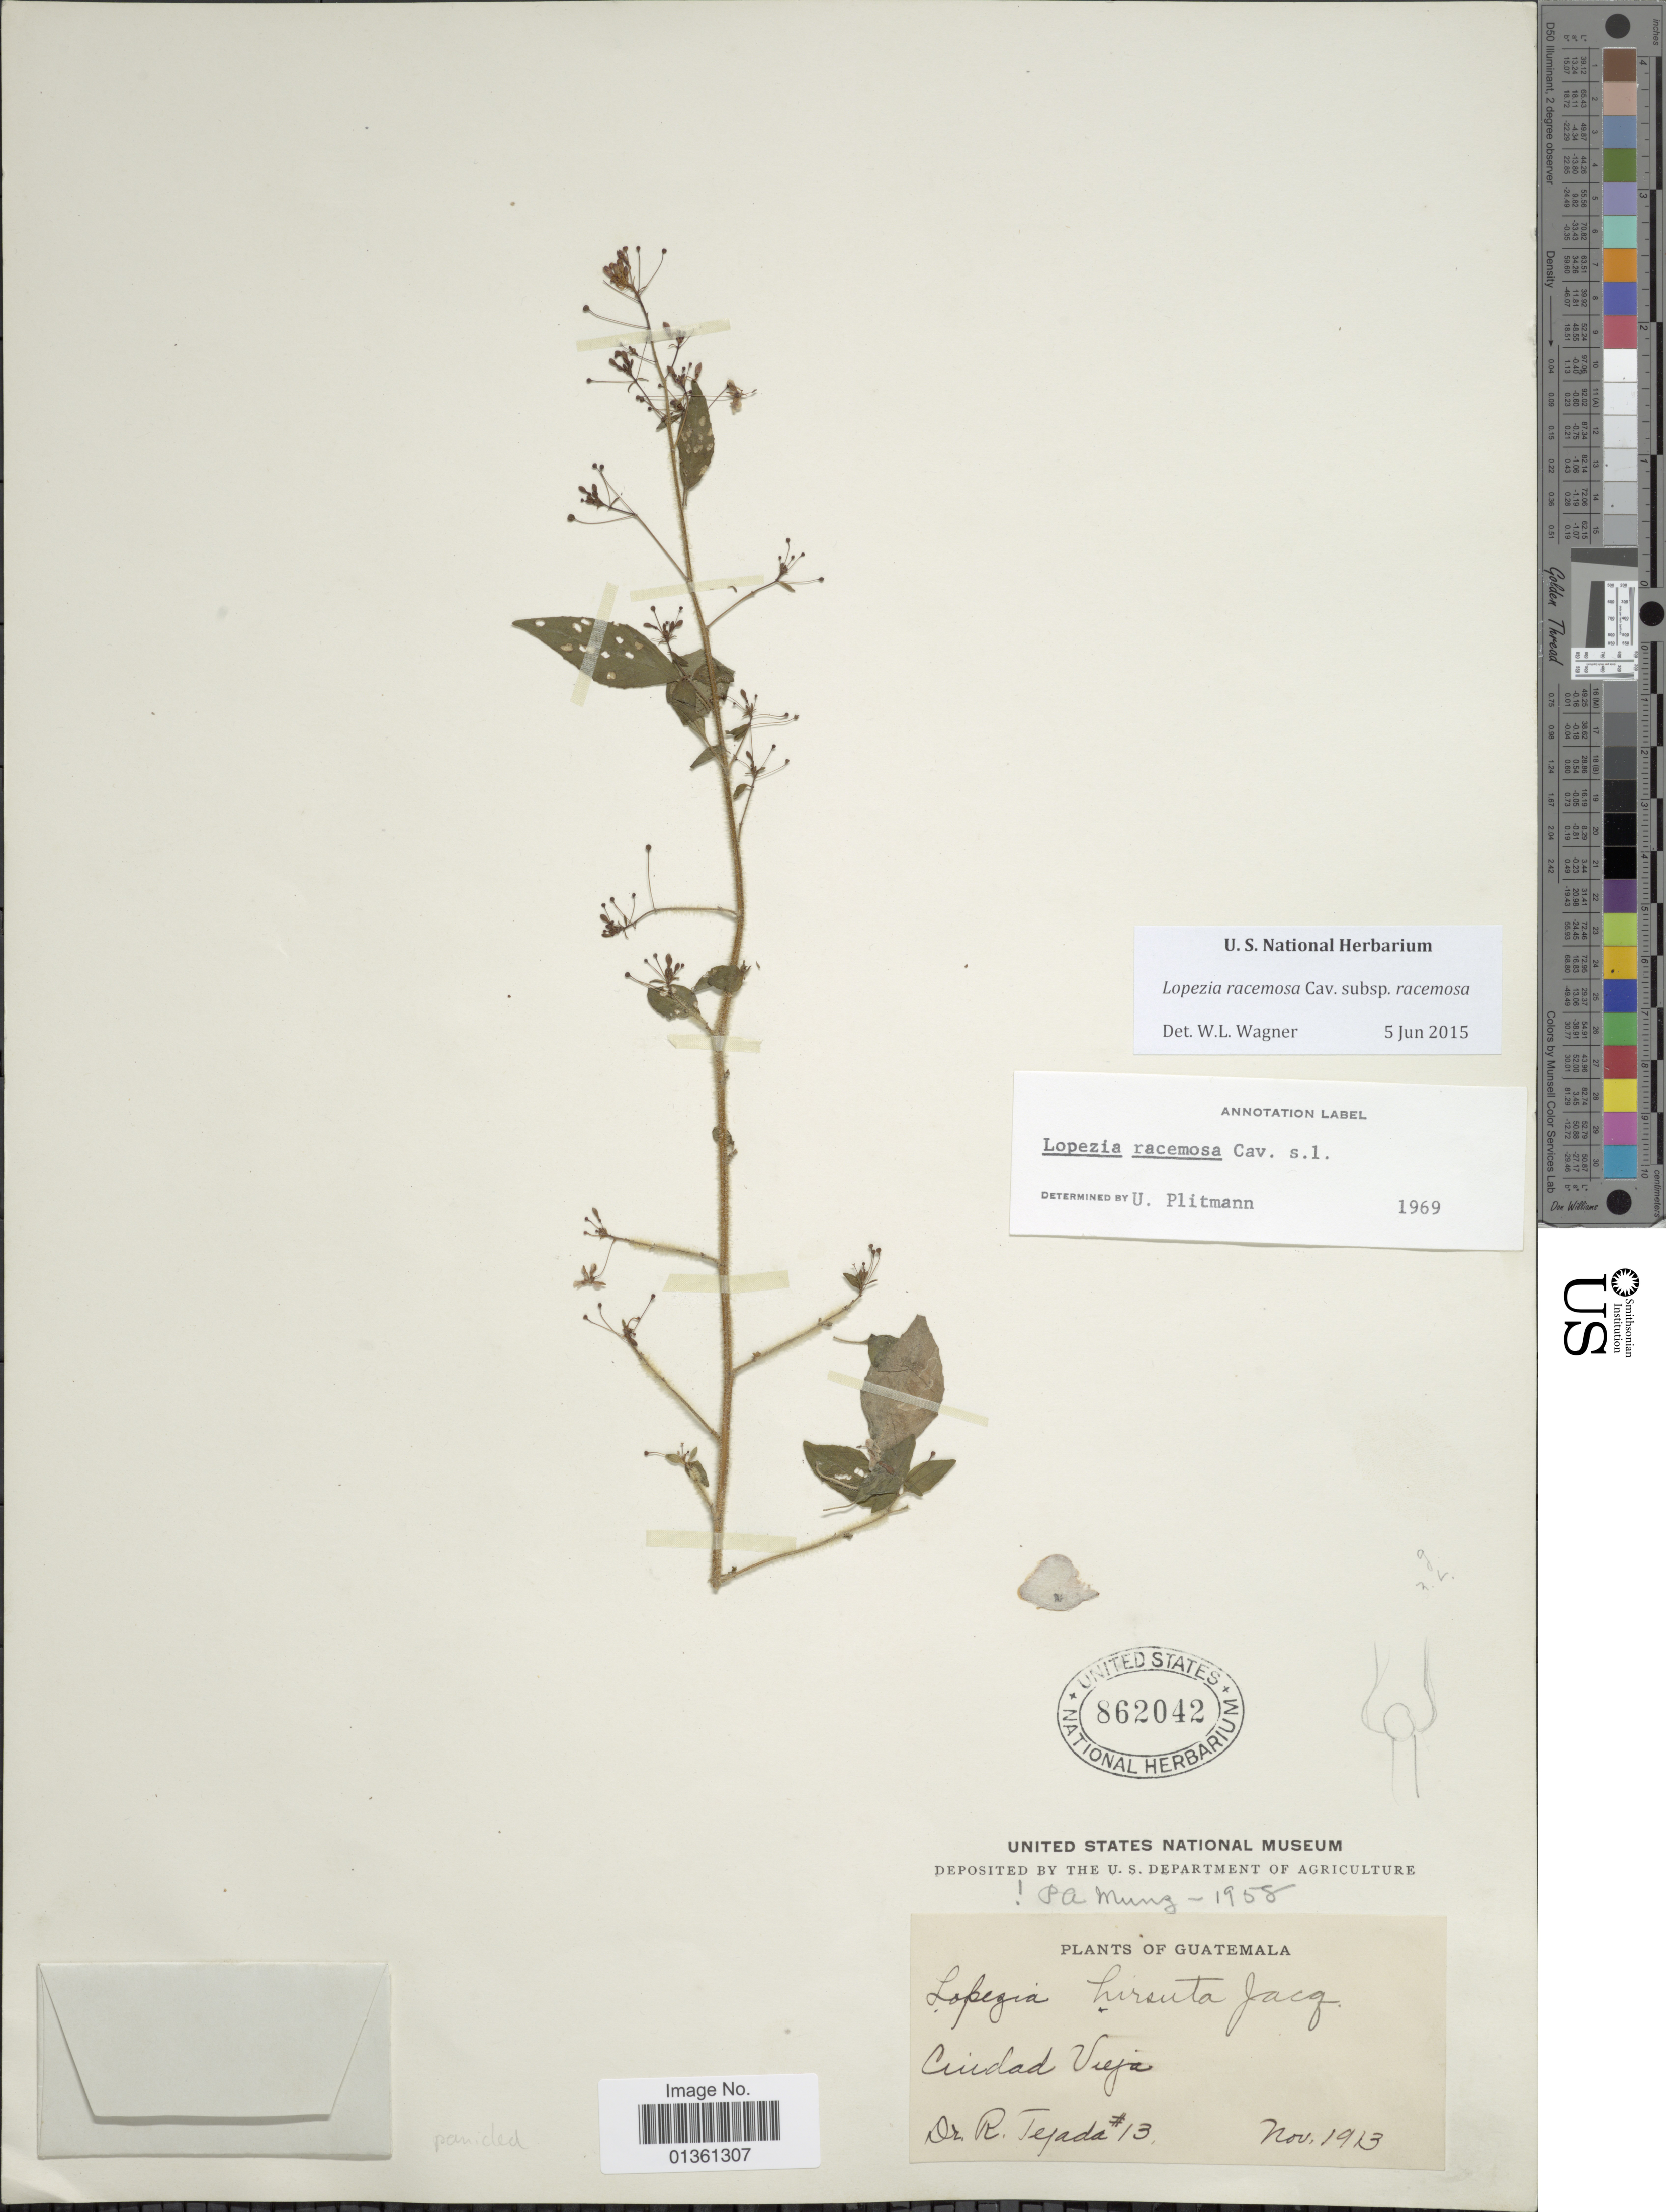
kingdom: Plantae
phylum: Tracheophyta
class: Magnoliopsida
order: Myrtales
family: Onagraceae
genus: Lopezia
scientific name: Lopezia racemosa subsp. racemosa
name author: Cav.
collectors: R. Tejada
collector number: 13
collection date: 1913-11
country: Guatemala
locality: Ciudad Vieja.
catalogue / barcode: US 862042